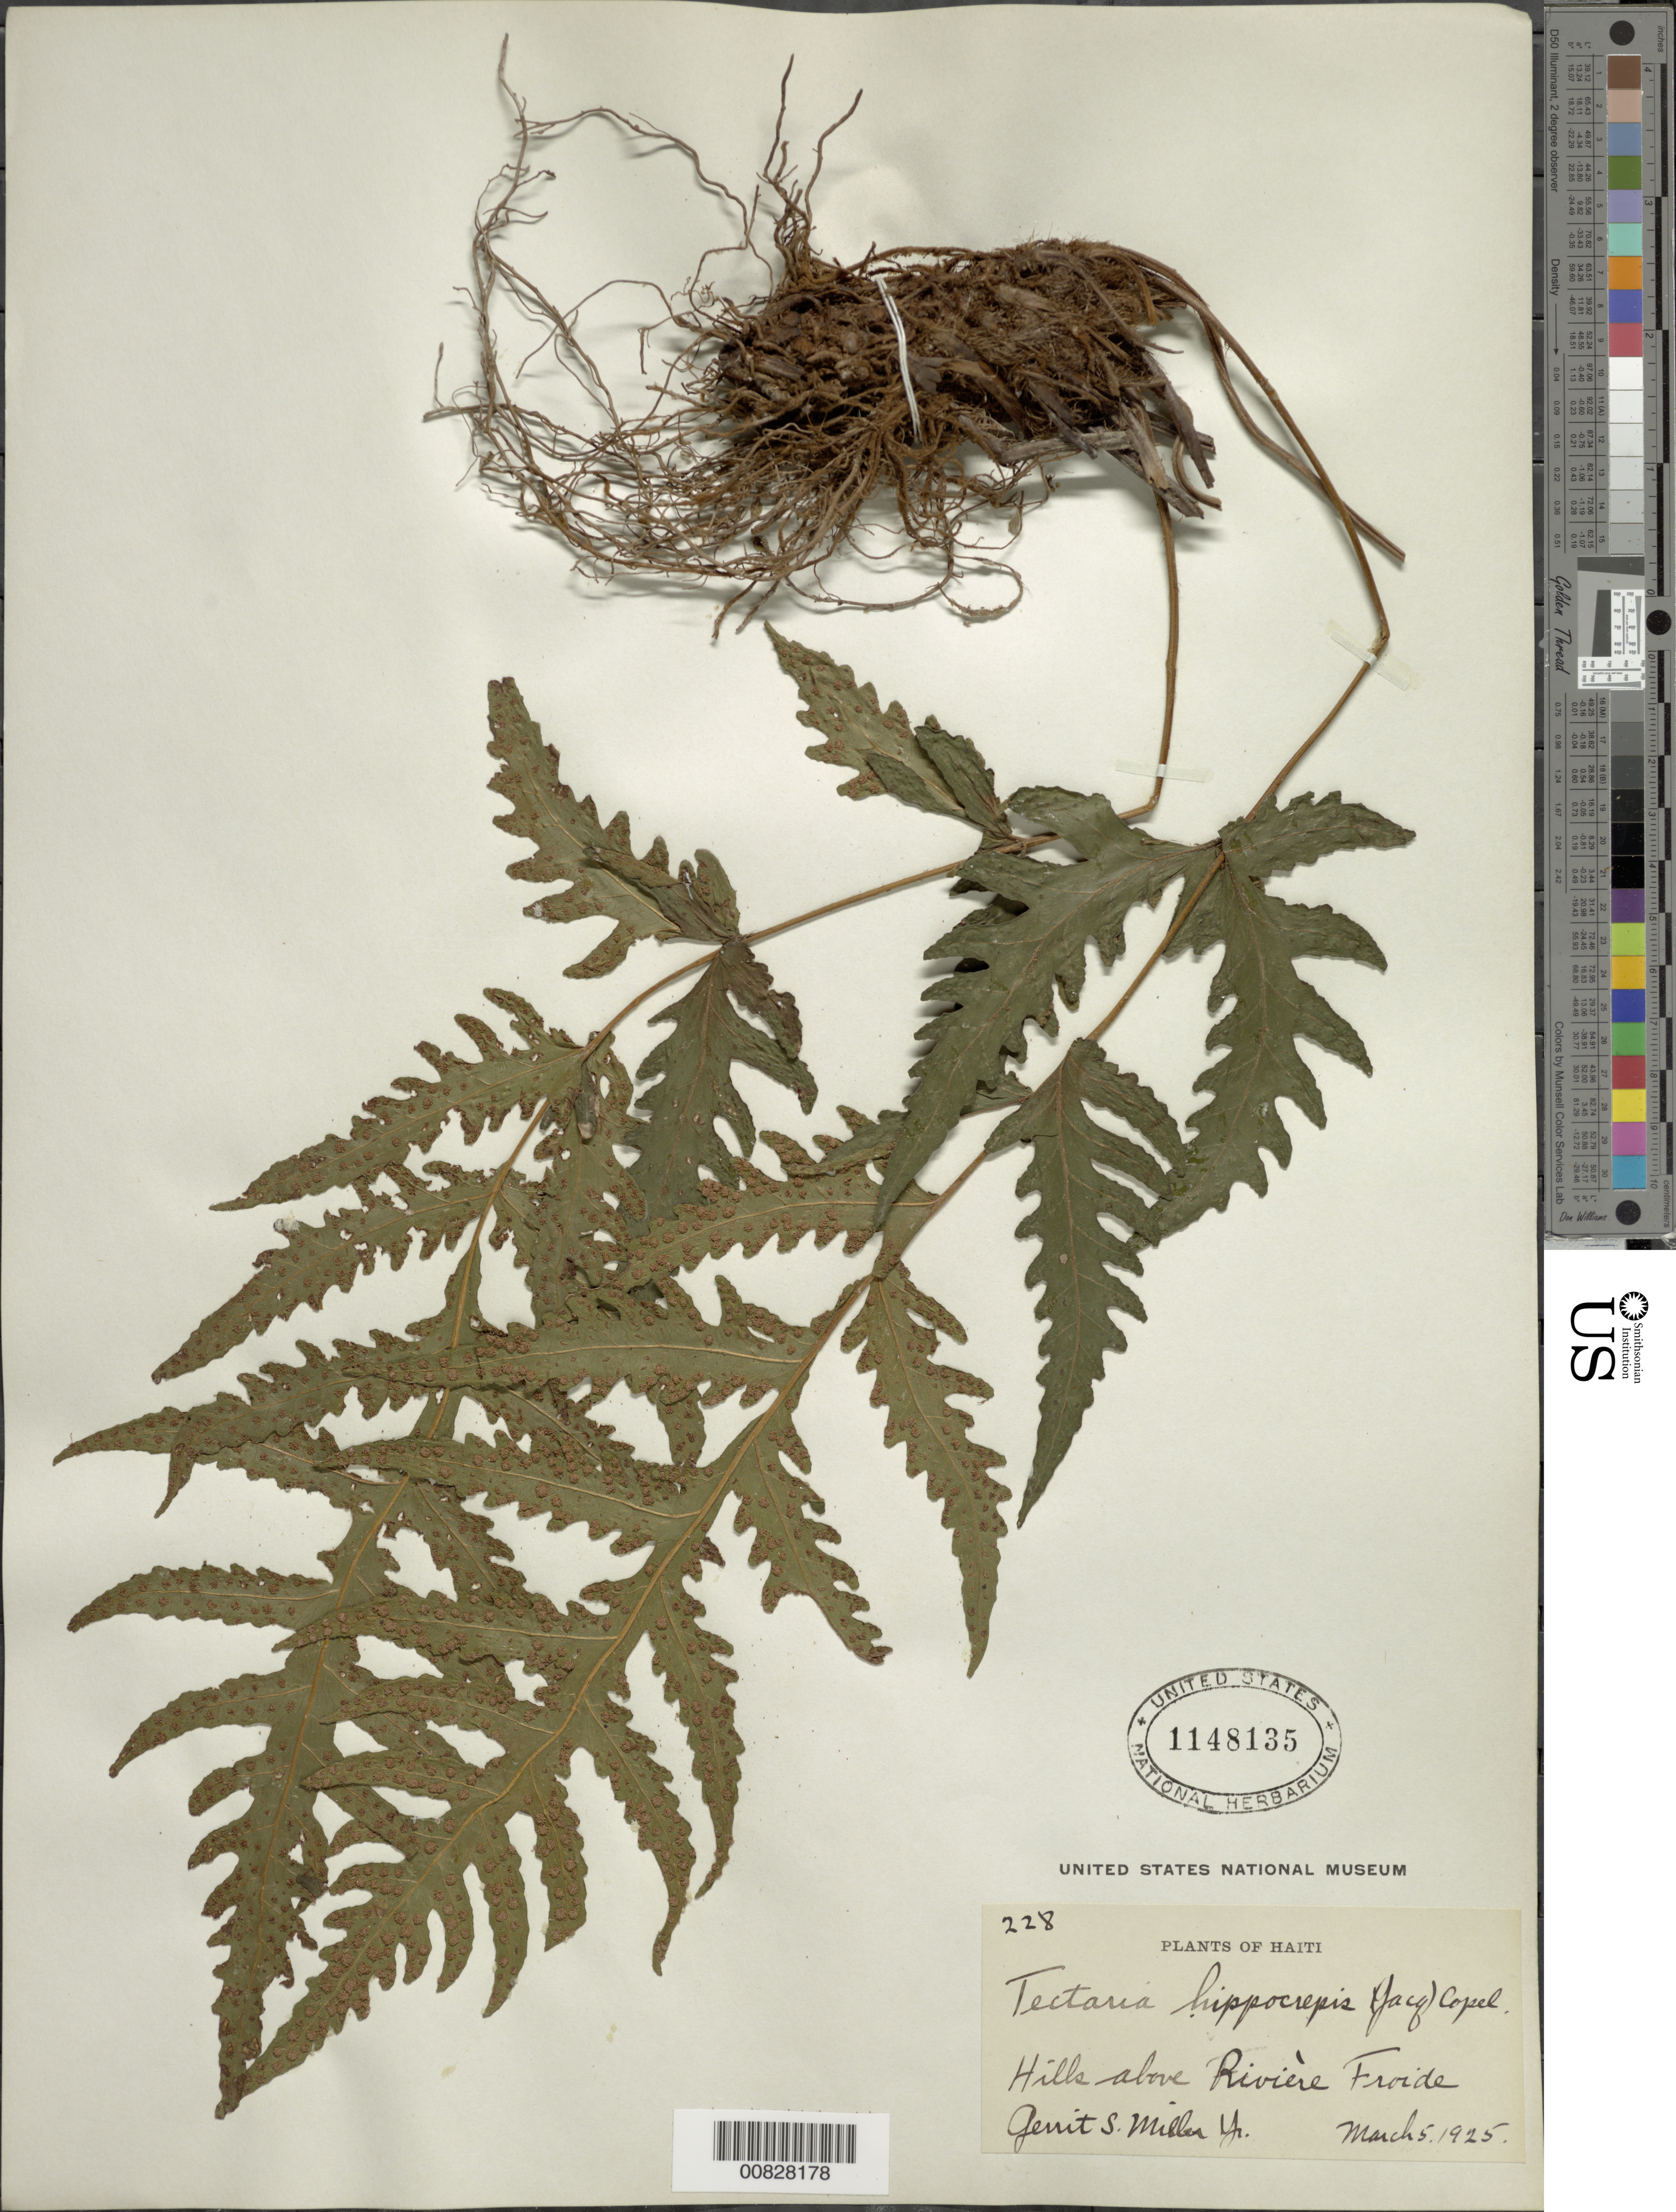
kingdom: Plantae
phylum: Tracheophyta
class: Polypodiopsida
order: Polypodiales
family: Tectariaceae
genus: Tectaria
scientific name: Tectaria cicutaria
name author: (L.) Copel.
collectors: G. S. Miller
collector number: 228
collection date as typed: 05 Mar 1925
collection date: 1925-03-05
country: Haiti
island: Hispaniola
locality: Riv. Froide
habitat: Hills above river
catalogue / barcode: US 1148135